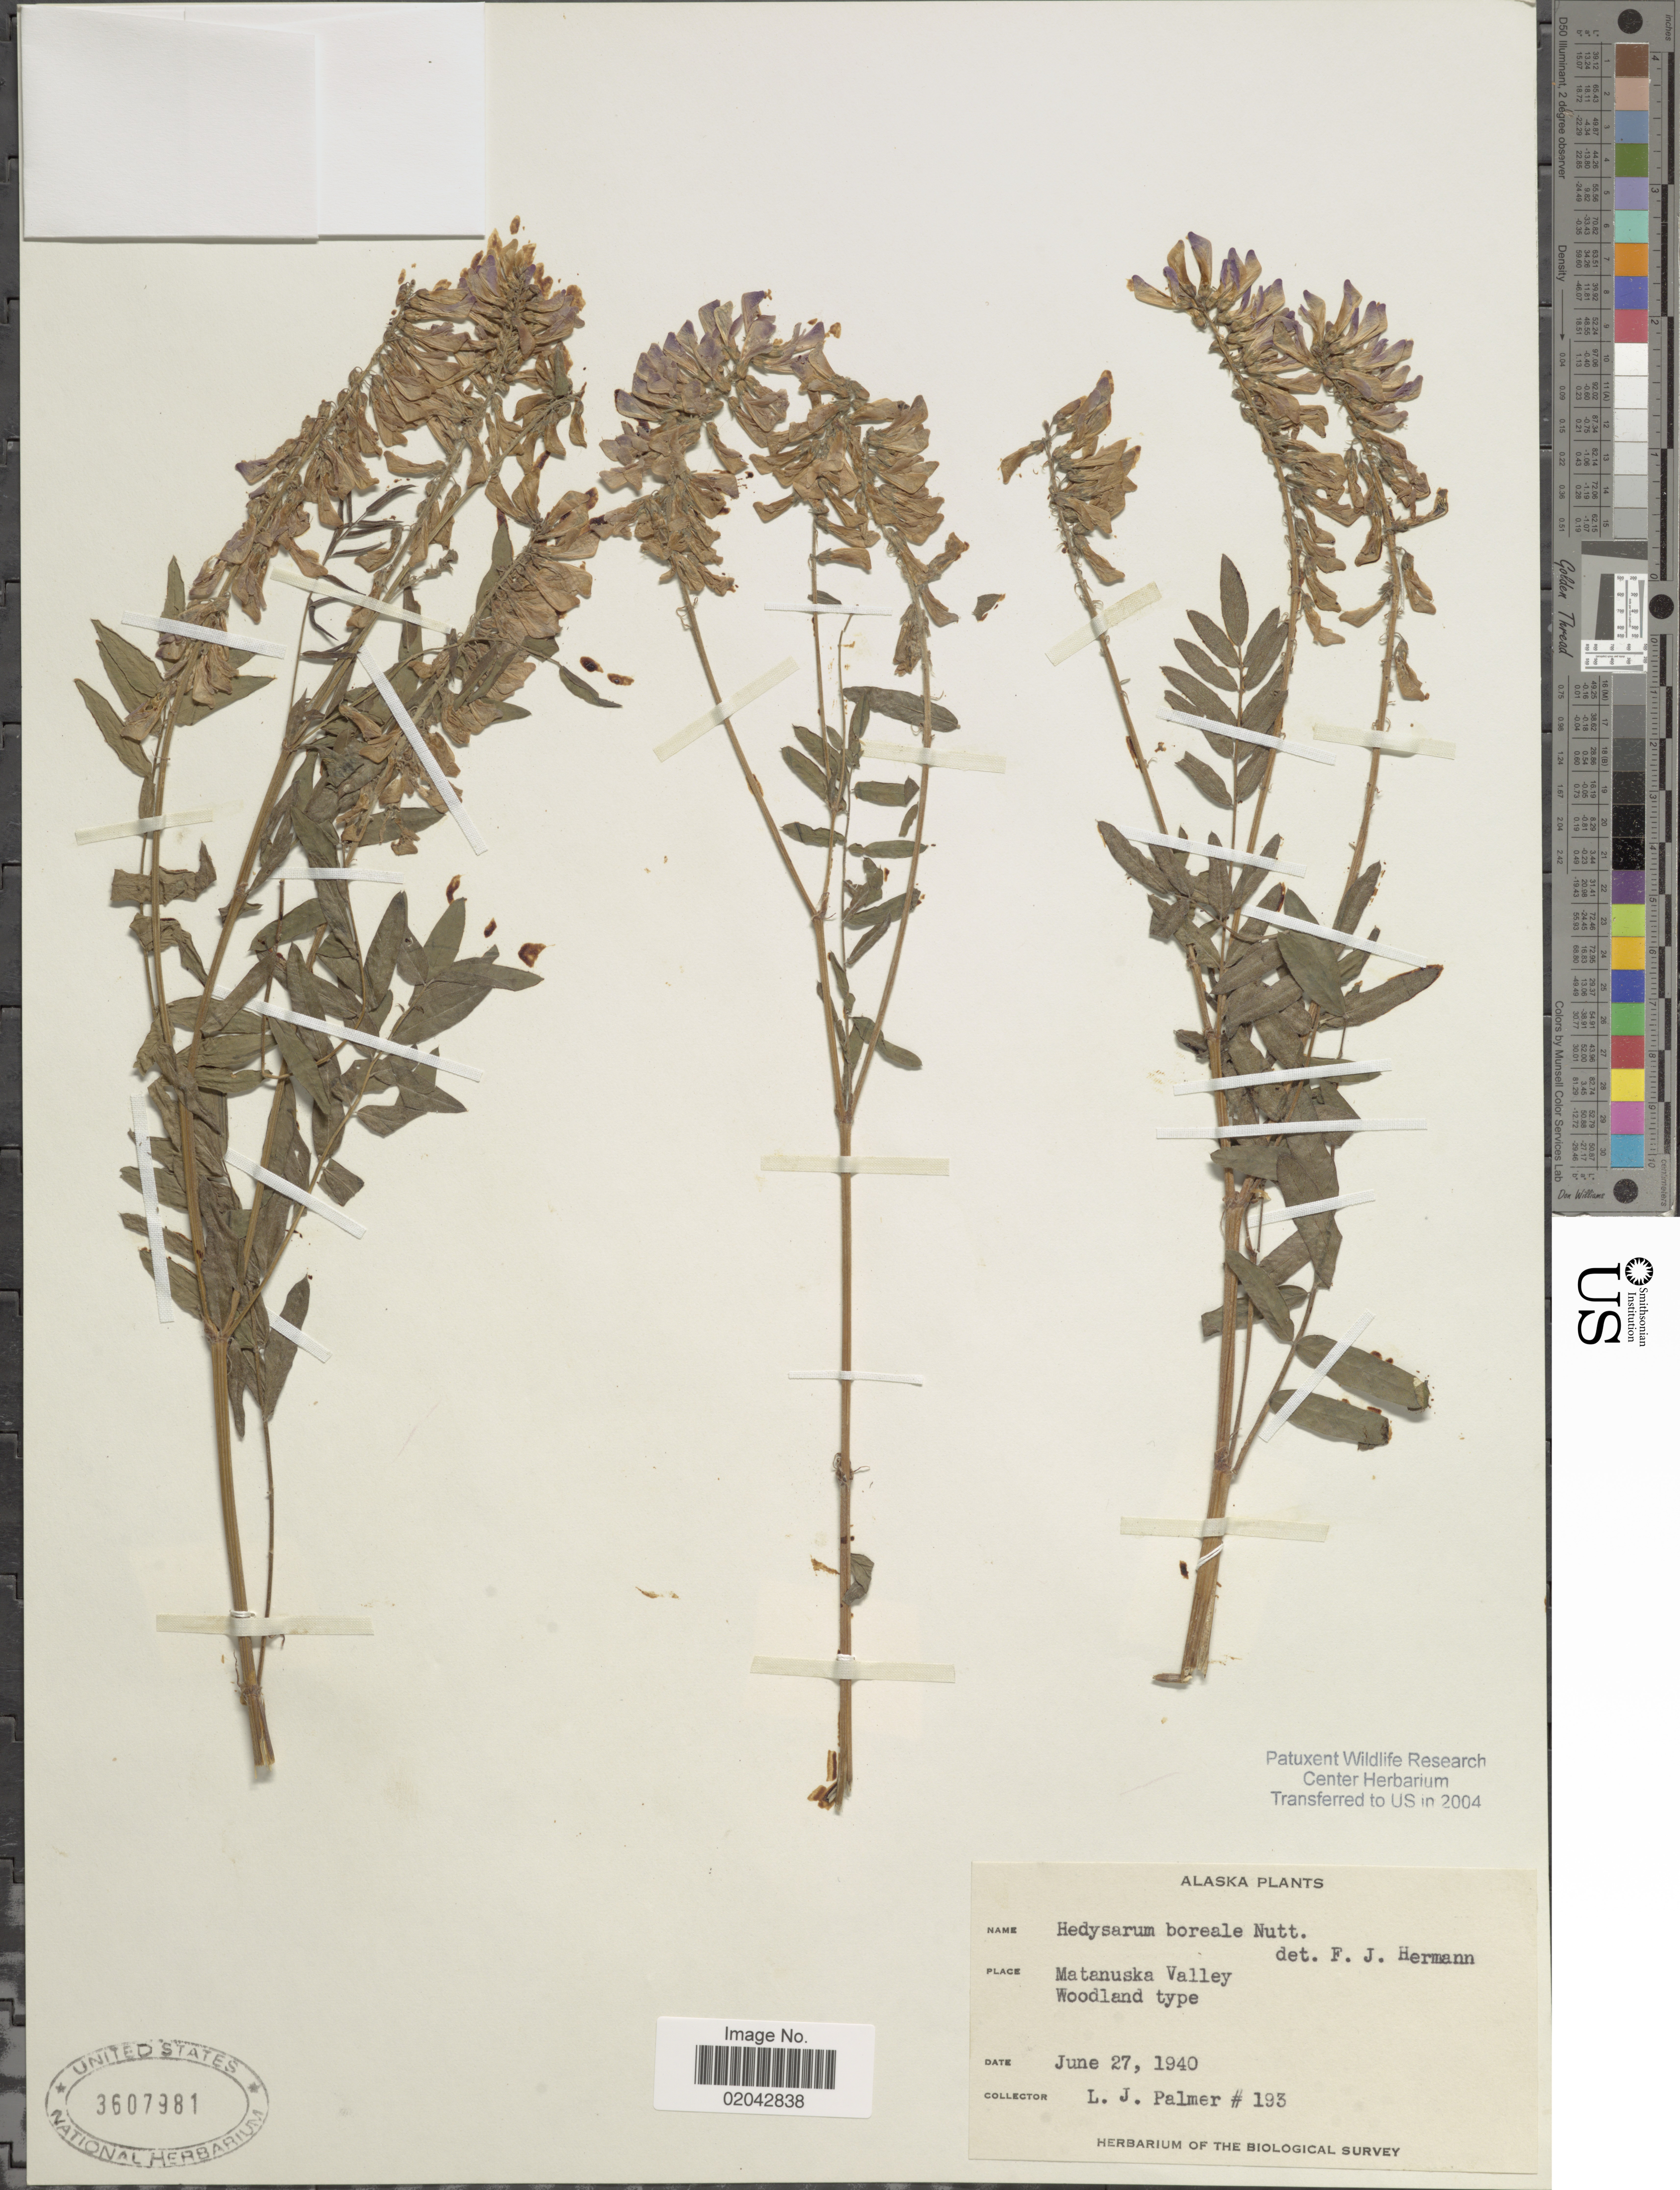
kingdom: Plantae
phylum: Tracheophyta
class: Magnoliopsida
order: Fabales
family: Fabaceae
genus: Hedysarum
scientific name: Hedysarum sp.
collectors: L. J. Palmer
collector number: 193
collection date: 1940-06-27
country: United States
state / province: Alaska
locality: Mantanuska Valley, woodland type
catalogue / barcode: US 3607981